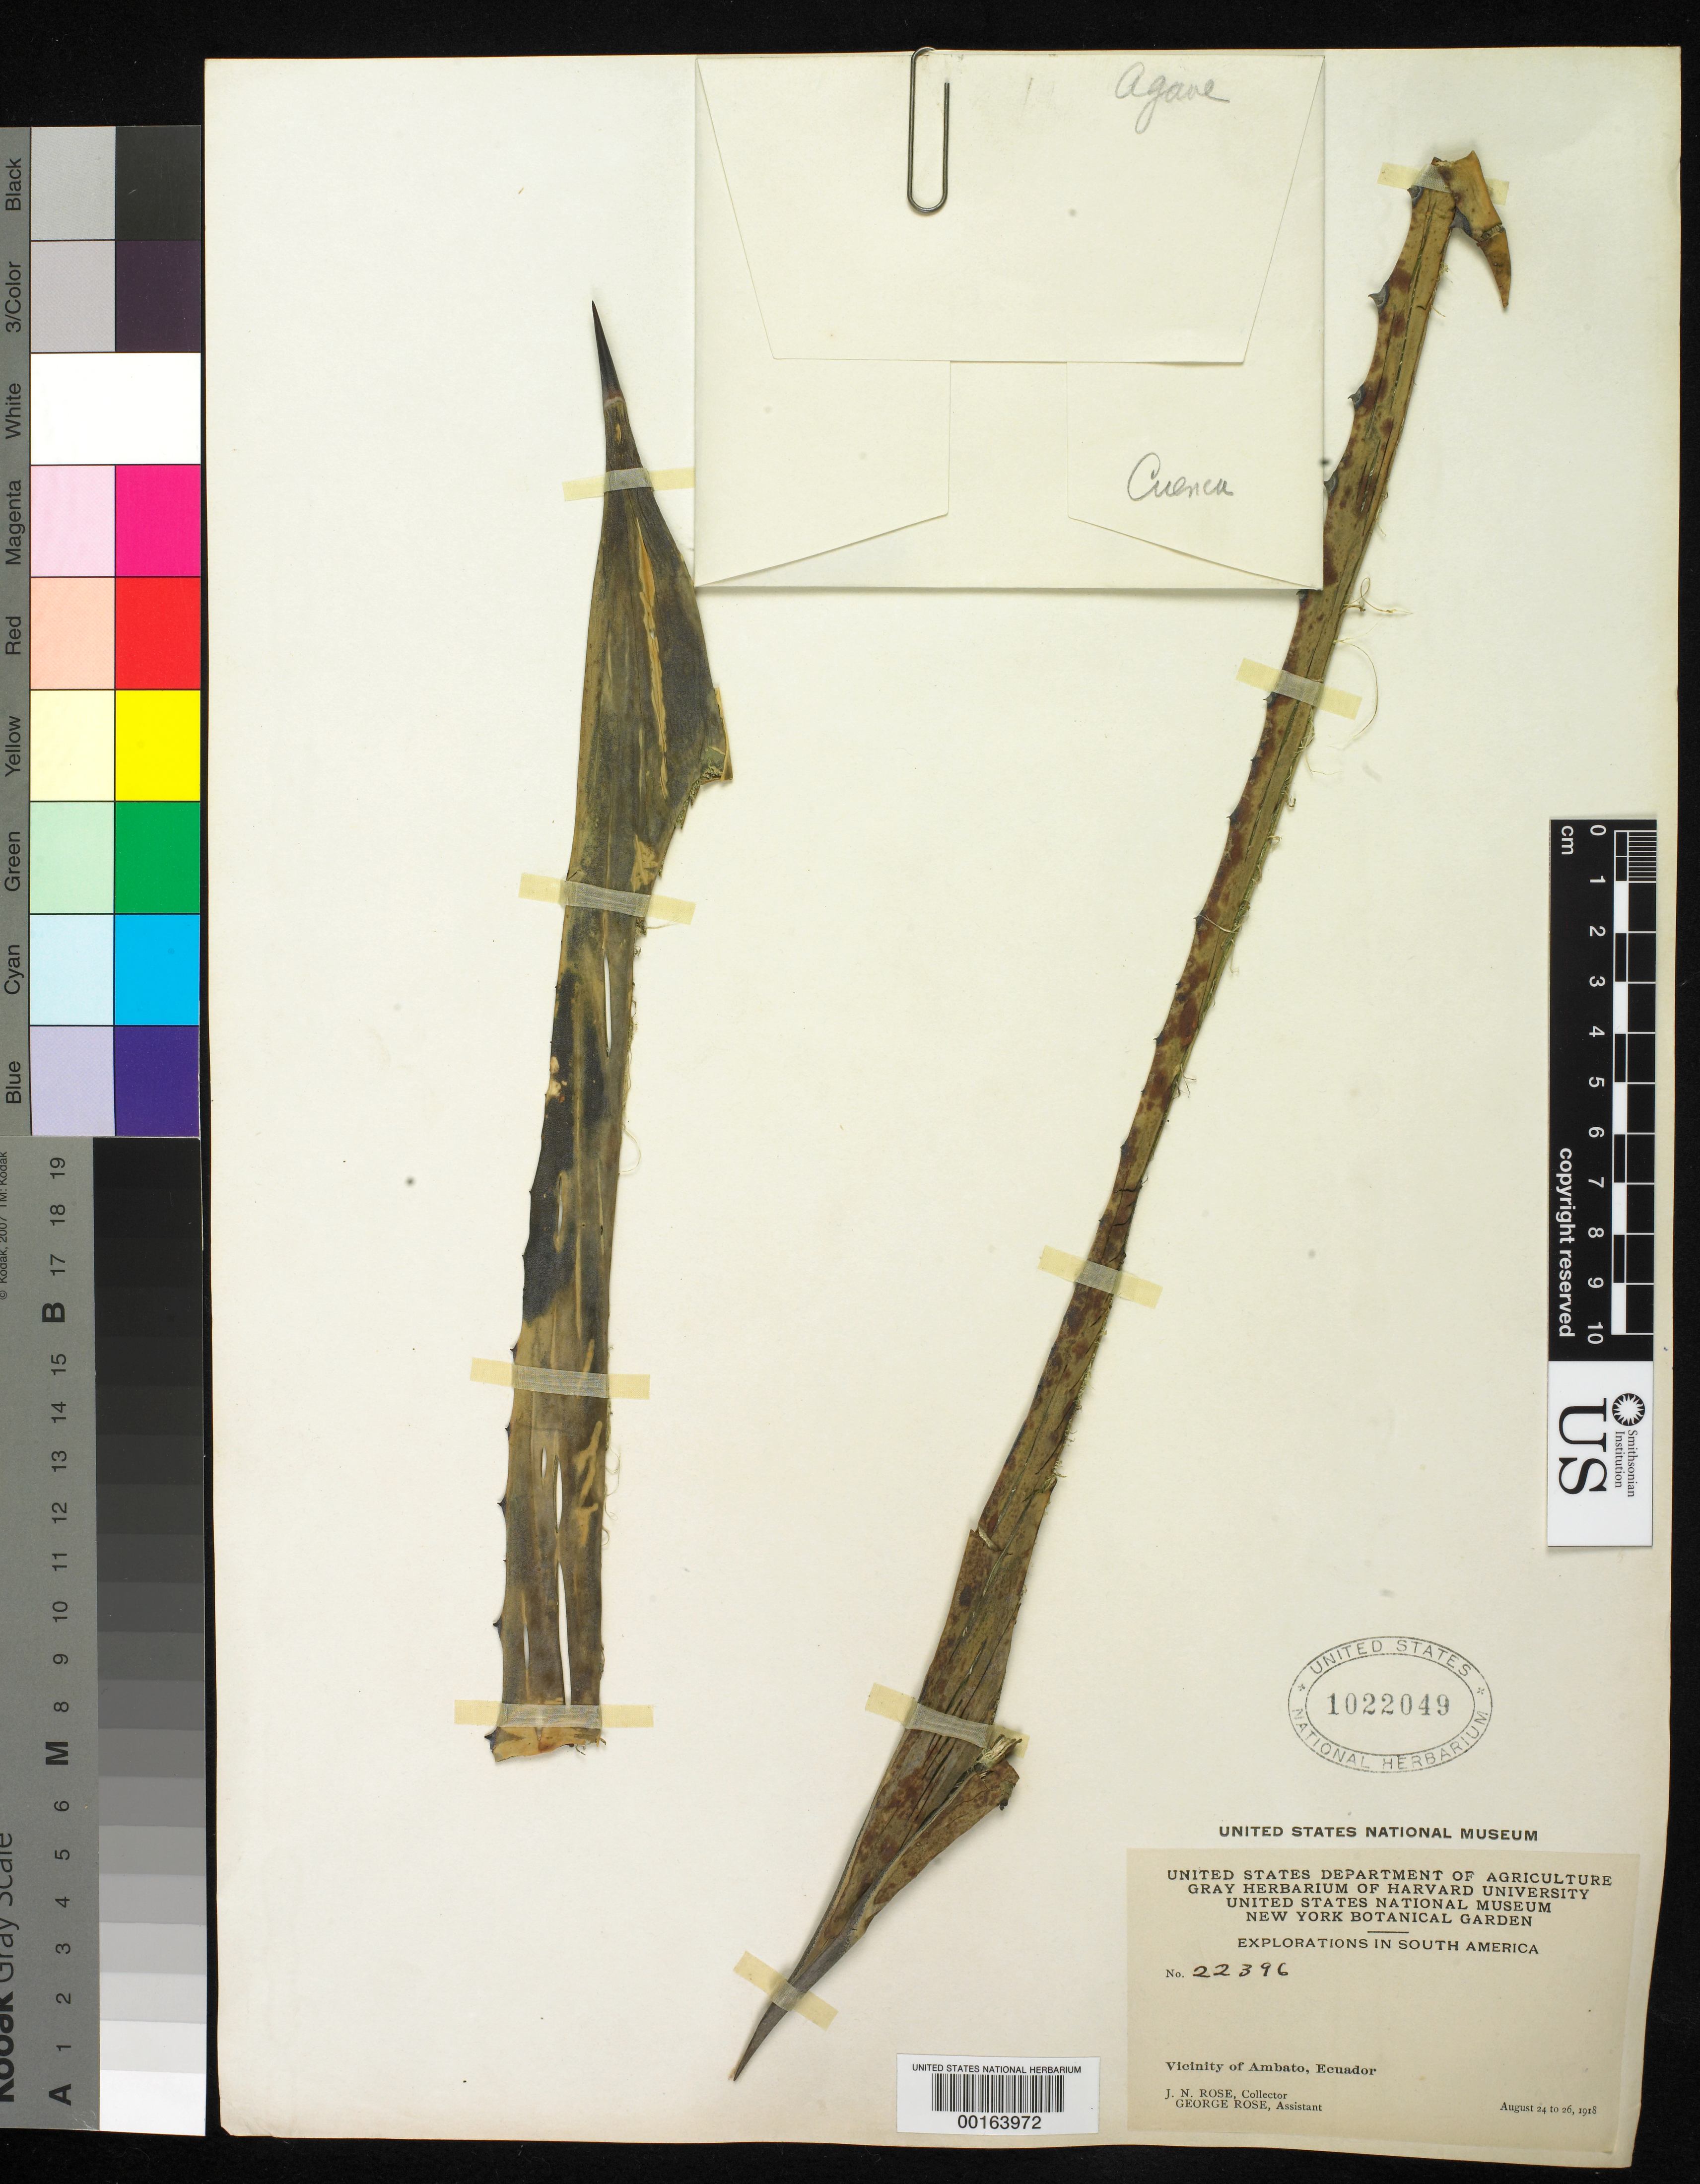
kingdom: Plantae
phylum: Tracheophyta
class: Liliopsida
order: Asparagales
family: Asparagaceae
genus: Agave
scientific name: Agave sp.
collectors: J. N. Rose & G. Rose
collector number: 23396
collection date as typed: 24 Aug 1918 to 26 Aug 1918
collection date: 1918-08-24/1918-08-26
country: Ecuador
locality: Vicinity of ambato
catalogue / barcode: US 1022049